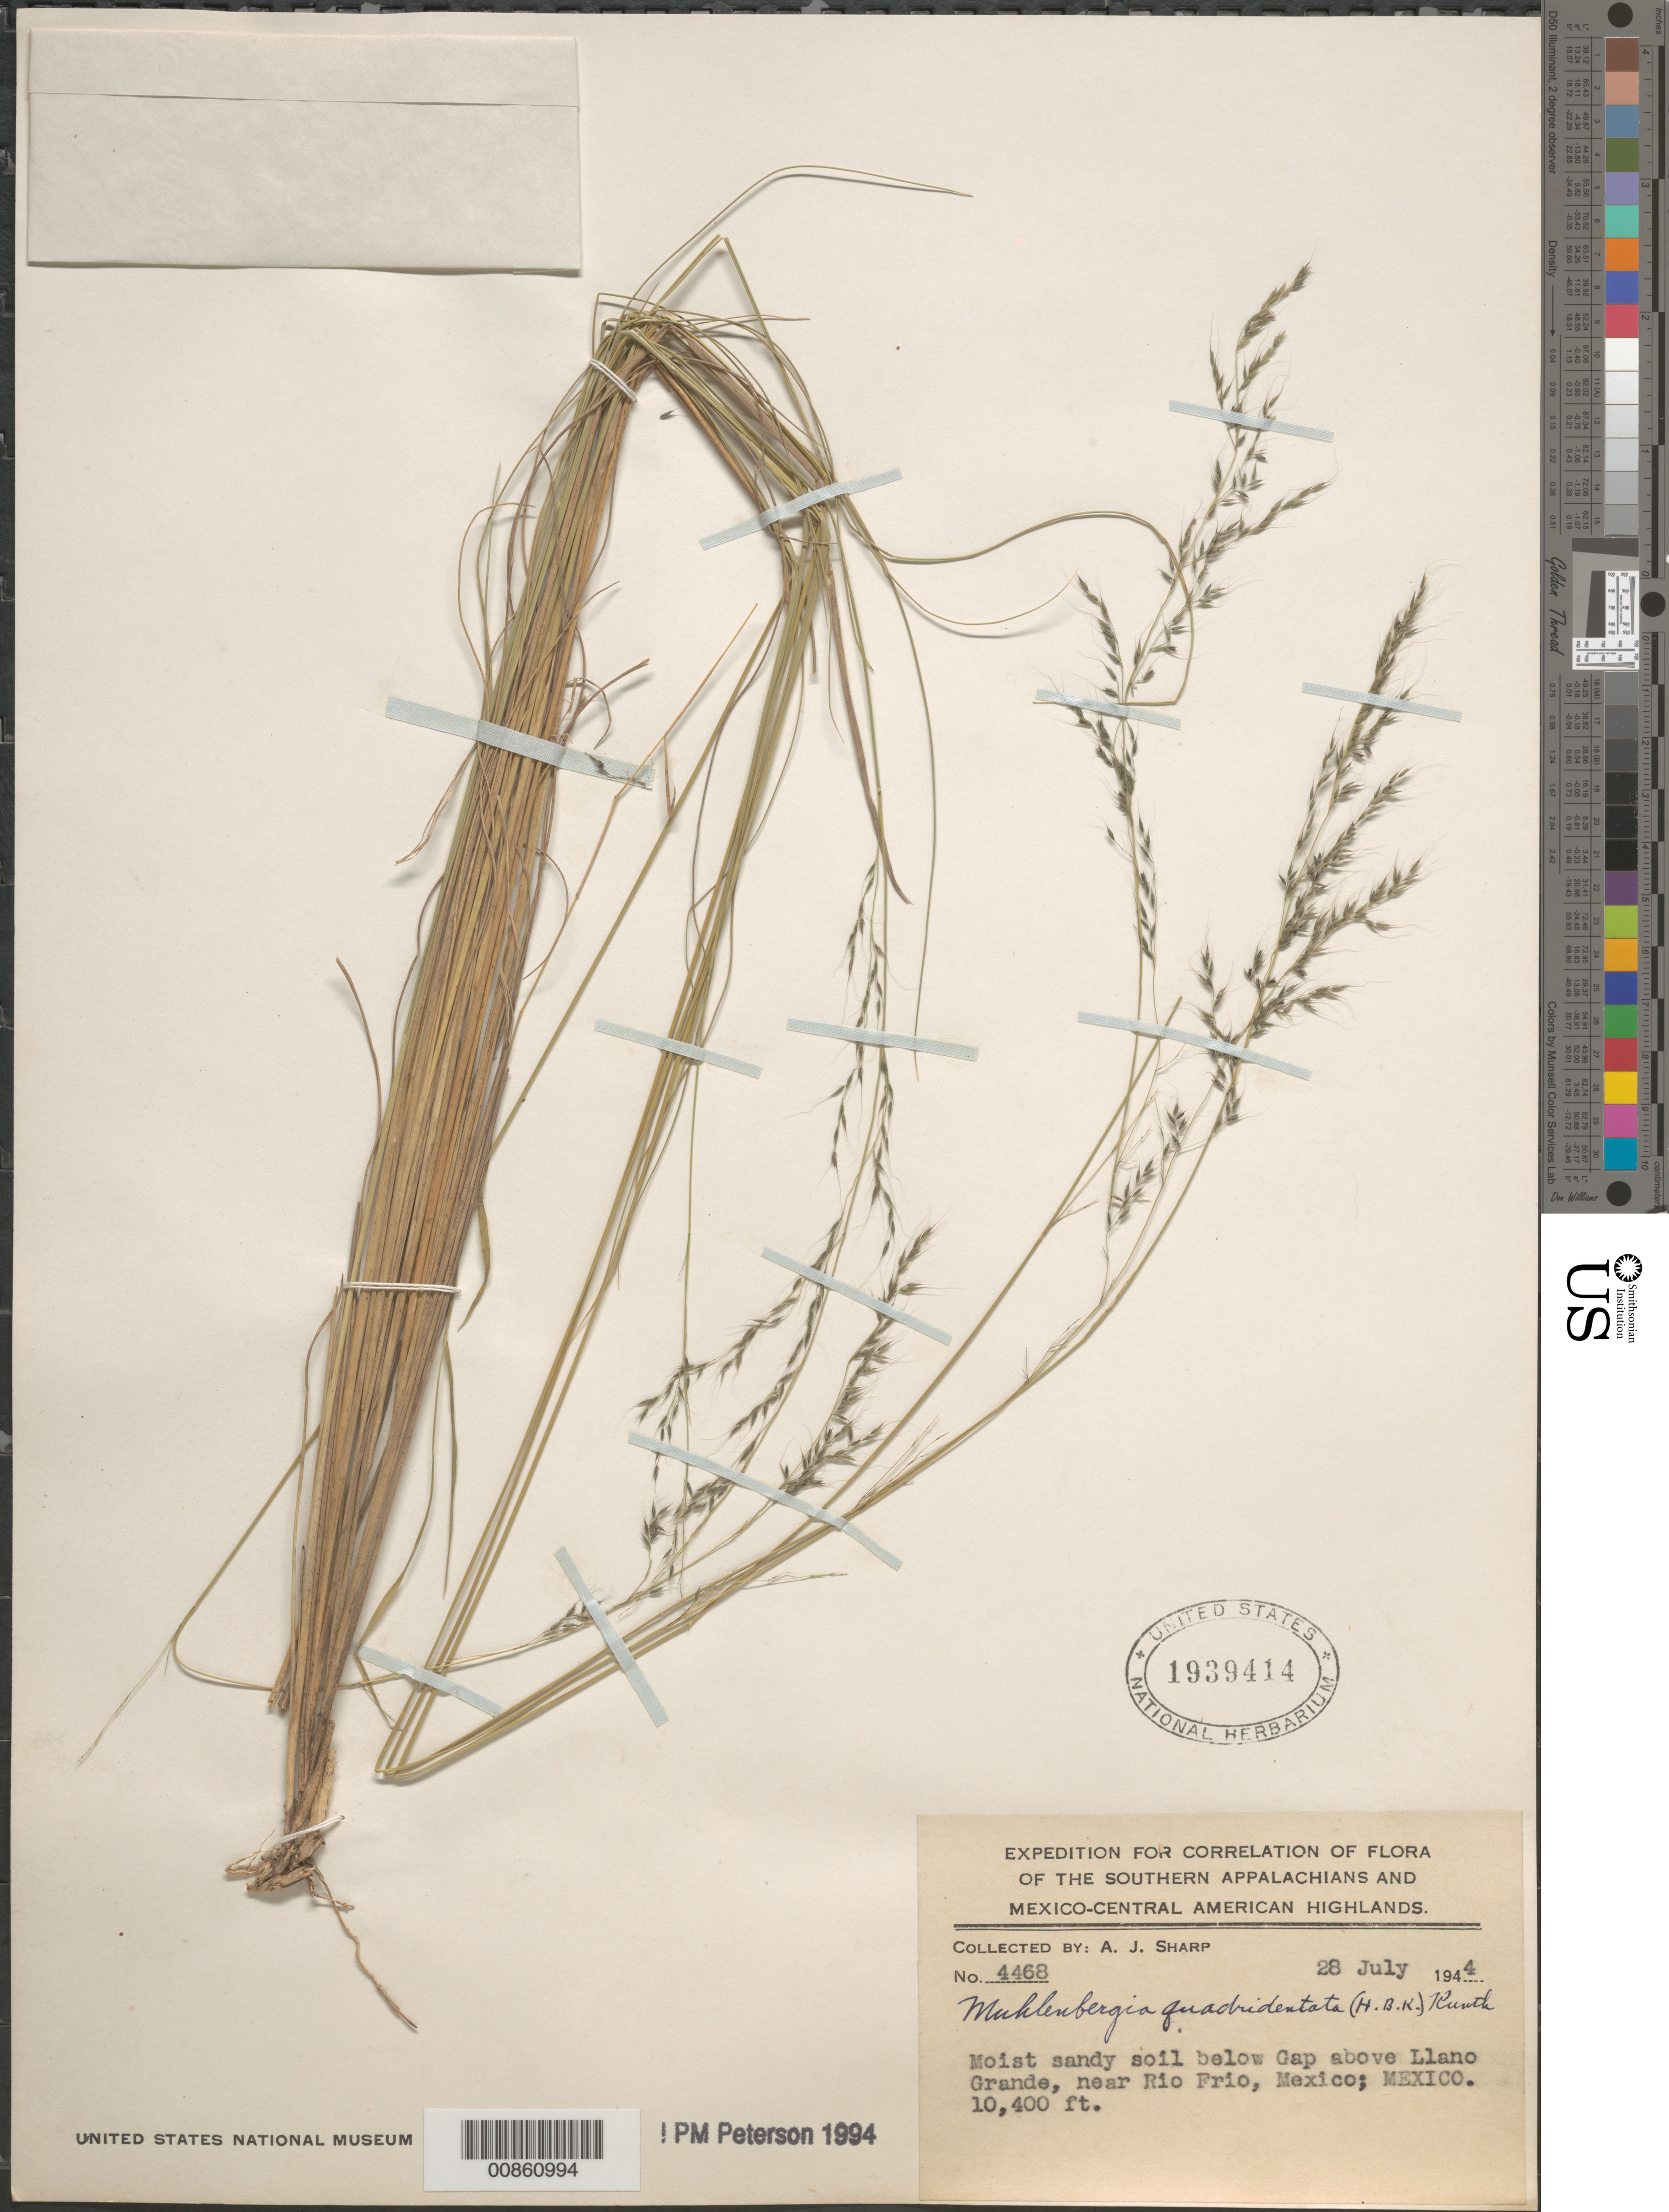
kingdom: Plantae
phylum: Tracheophyta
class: Liliopsida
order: Poales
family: Poaceae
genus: Muhlenbergia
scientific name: Muhlenbergia purpusii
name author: Mez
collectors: A. J. Sharp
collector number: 4468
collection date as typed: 28 Jul 1944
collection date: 1944-07-28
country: Mexico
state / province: México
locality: Above Llano Grande near Rio Frio, Mex.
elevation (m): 3170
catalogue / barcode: US 1939414